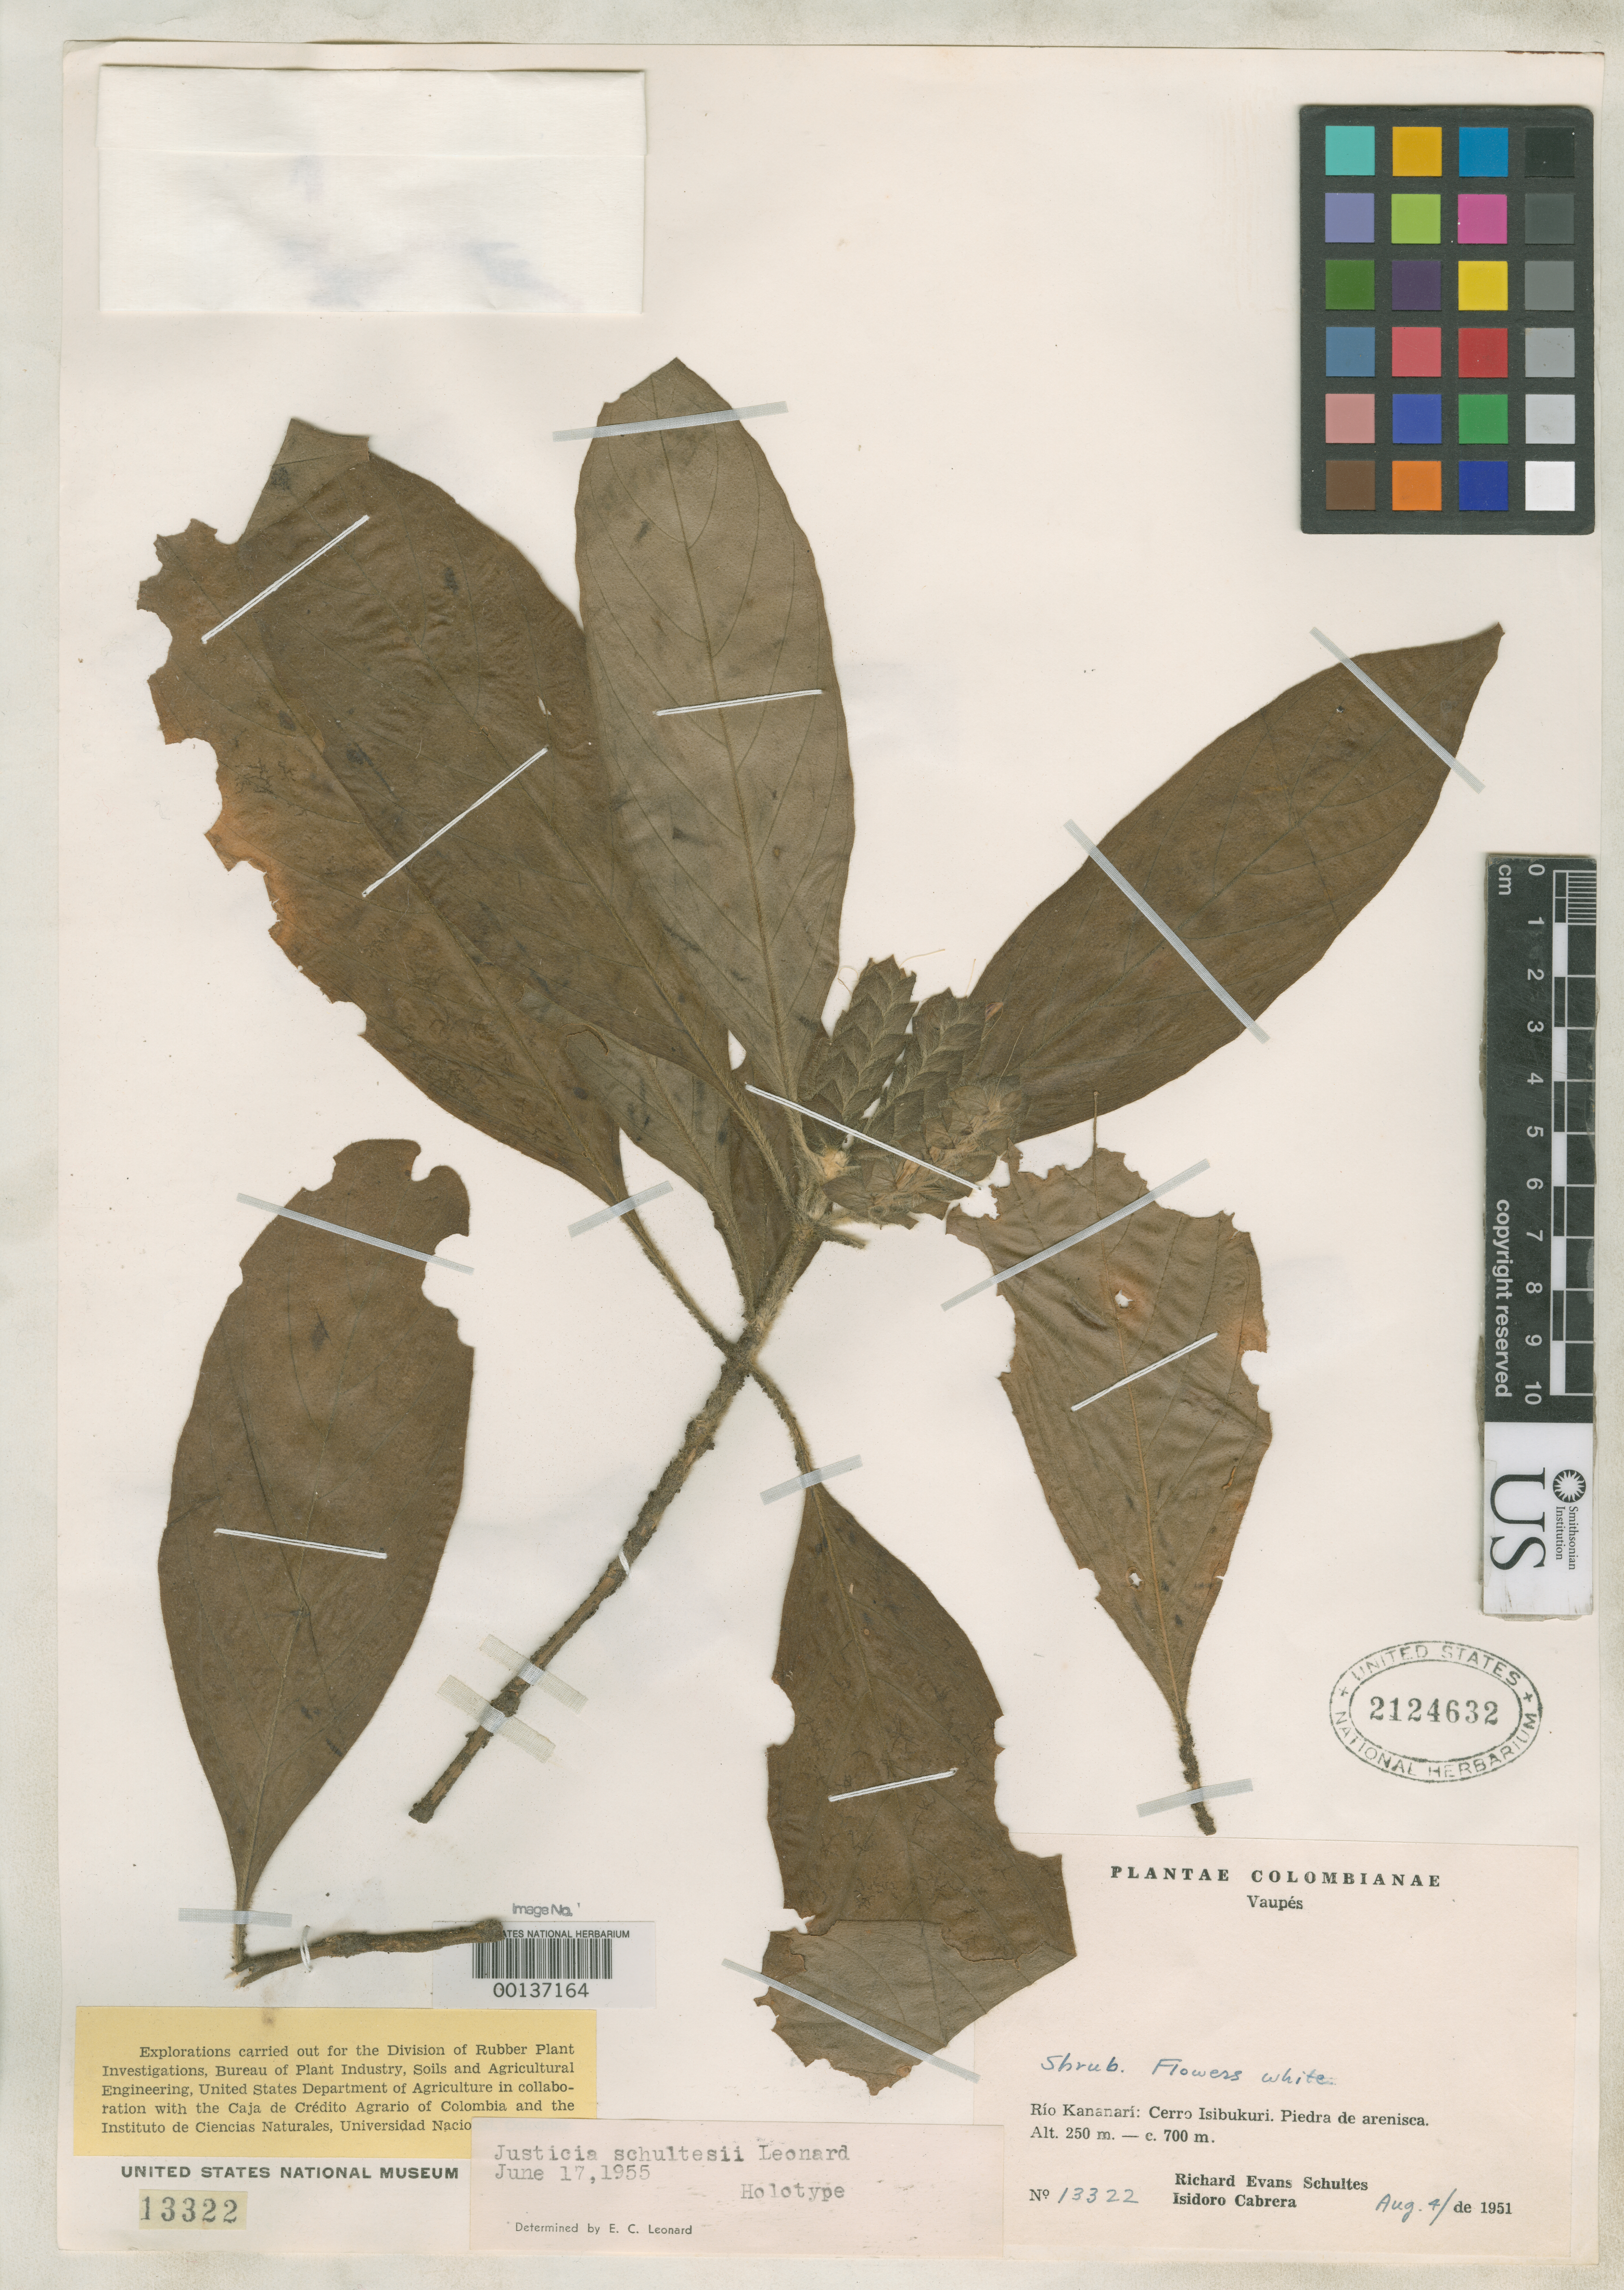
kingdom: Plantae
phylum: Tracheophyta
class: Magnoliopsida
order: Lamiales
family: Acanthaceae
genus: Justicia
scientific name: Justicia schultesii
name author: Leonard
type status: Holotype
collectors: R. E. Schultes & I. Cabrera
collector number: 13322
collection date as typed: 04 Aug 1951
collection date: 1951-08-04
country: Colombia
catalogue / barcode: US 2124632